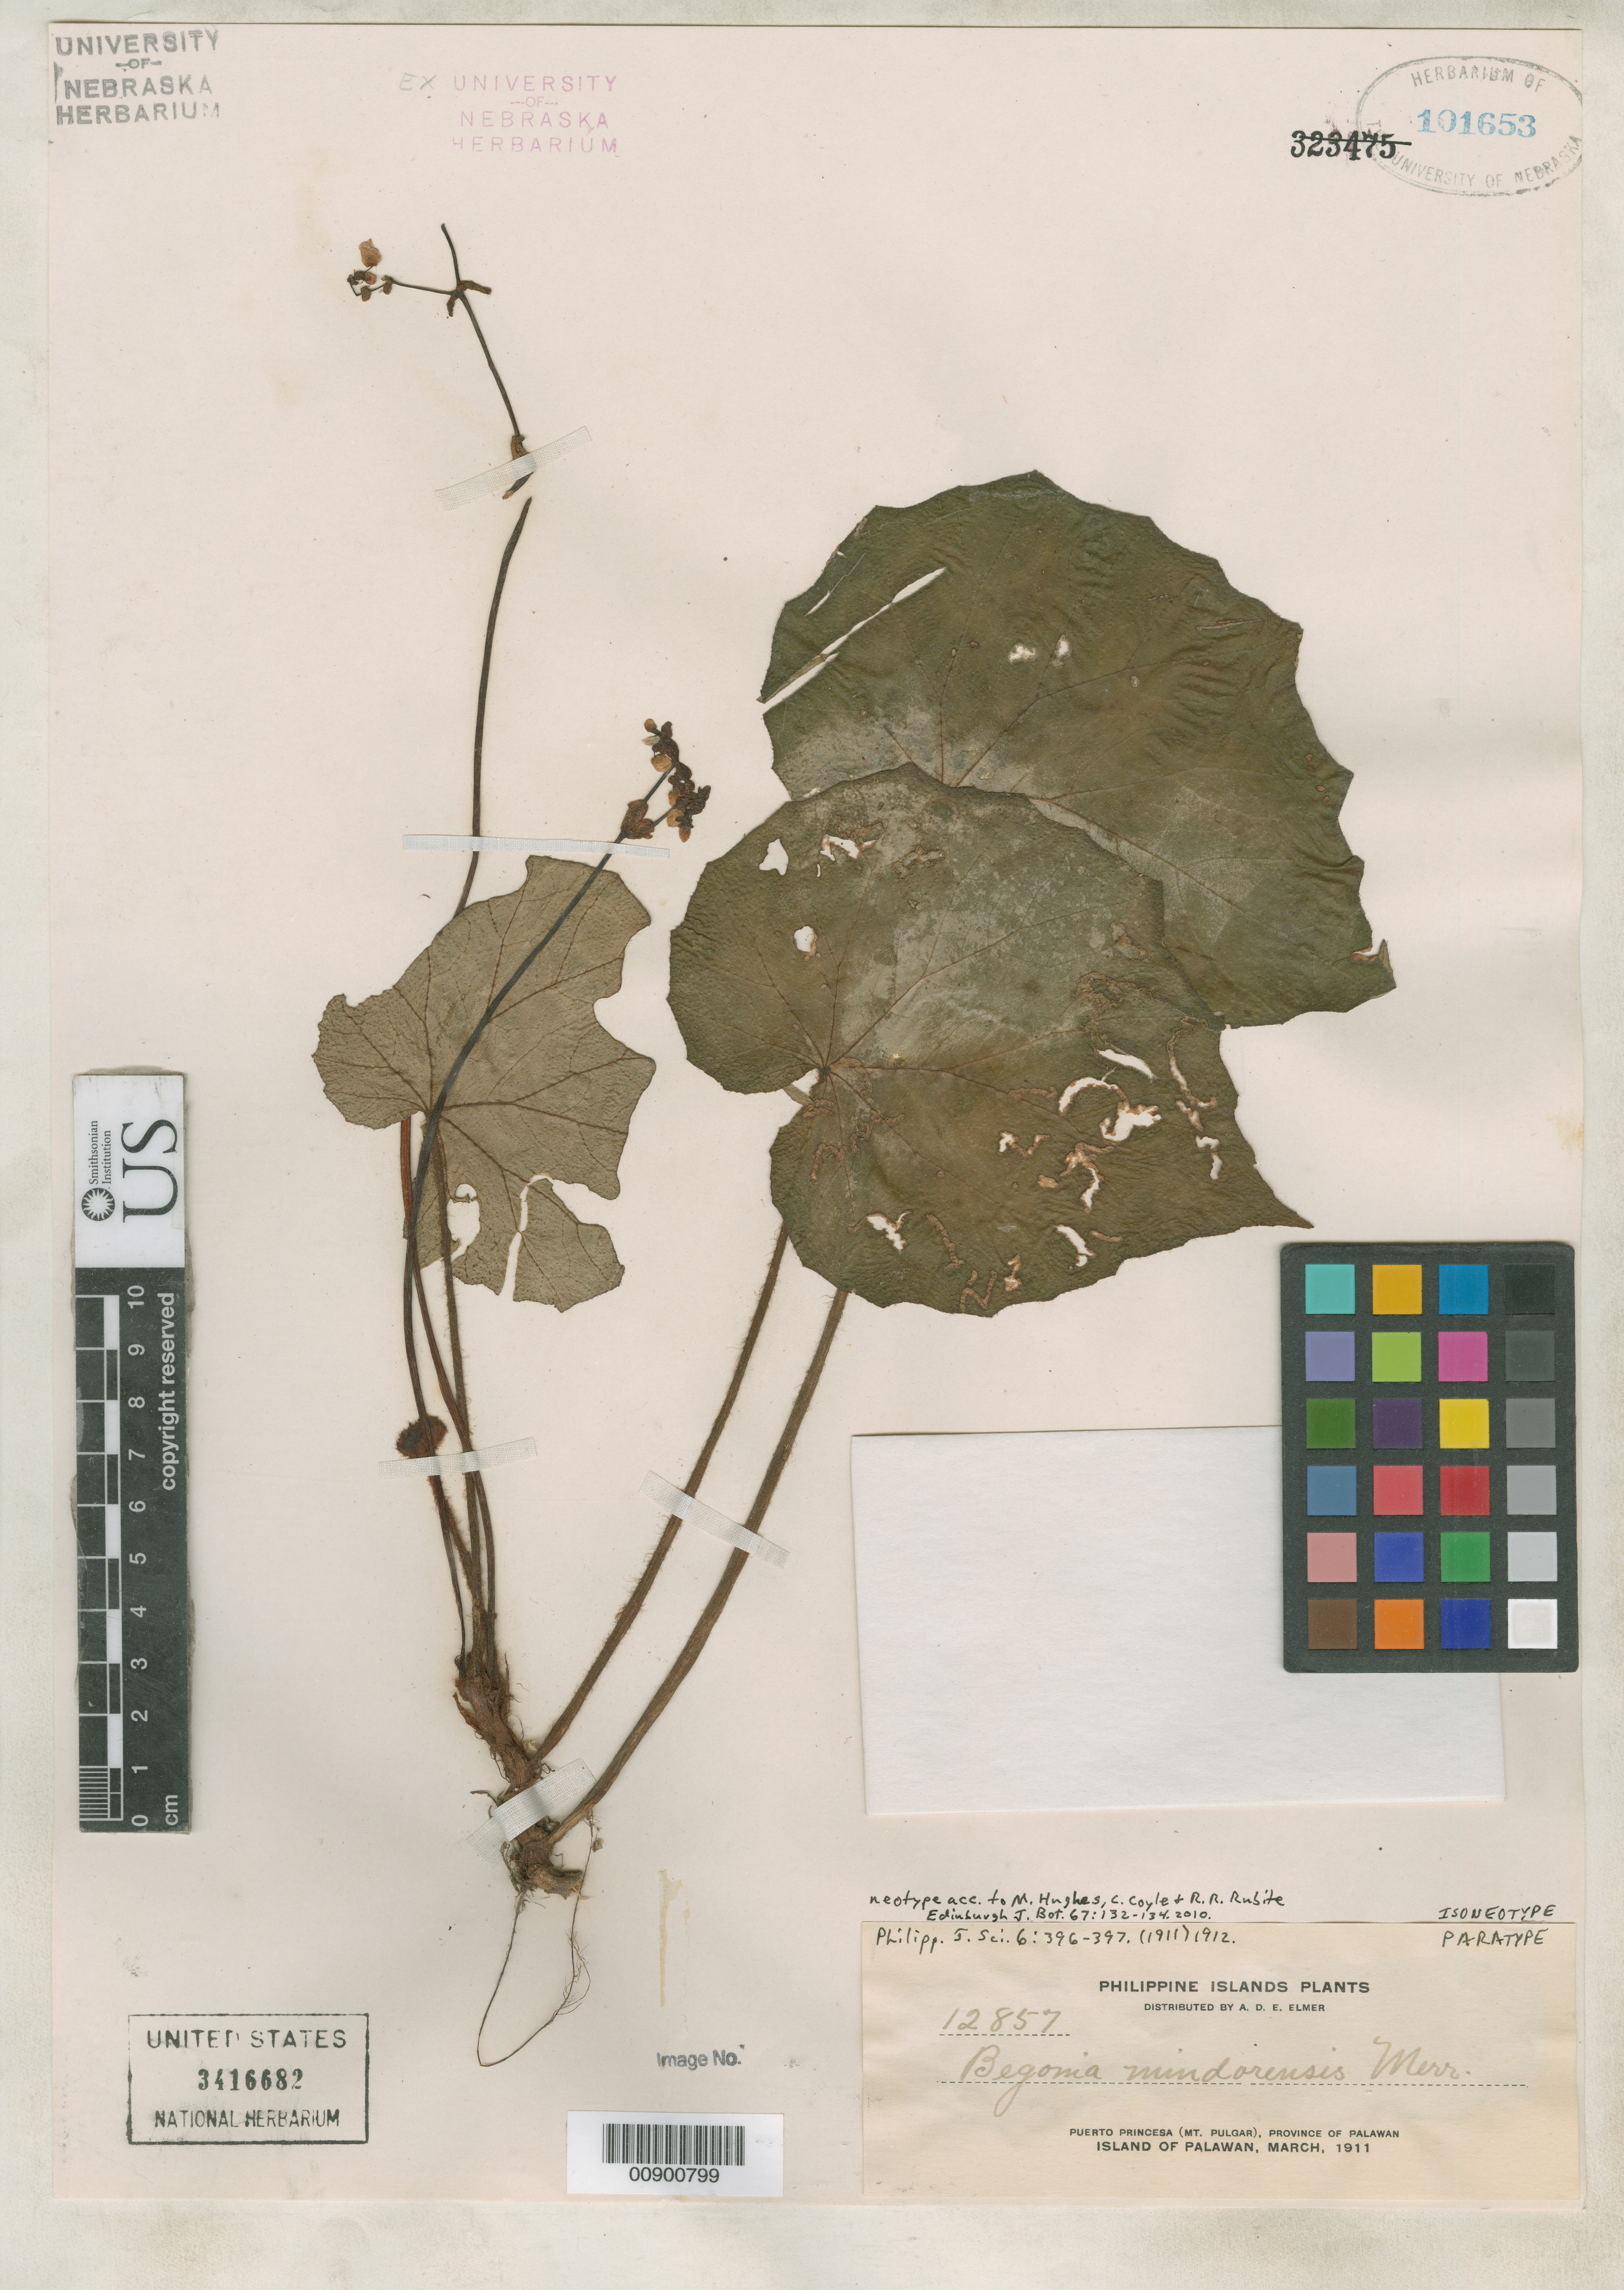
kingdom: Plantae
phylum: Tracheophyta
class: Magnoliopsida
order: Cucurbitales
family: Begoniaceae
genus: Begonia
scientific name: Begonia mindorensis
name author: Merr.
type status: Isoneotype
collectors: A. D. E. Elmer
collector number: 12857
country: Philippines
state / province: Mimaropa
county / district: Palawan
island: Palawan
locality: Puerto Princesa, Mt. Pulgar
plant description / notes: Specimen ex University of Nebraska Herbarium, transferred to US in 2004.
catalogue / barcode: US 3416682